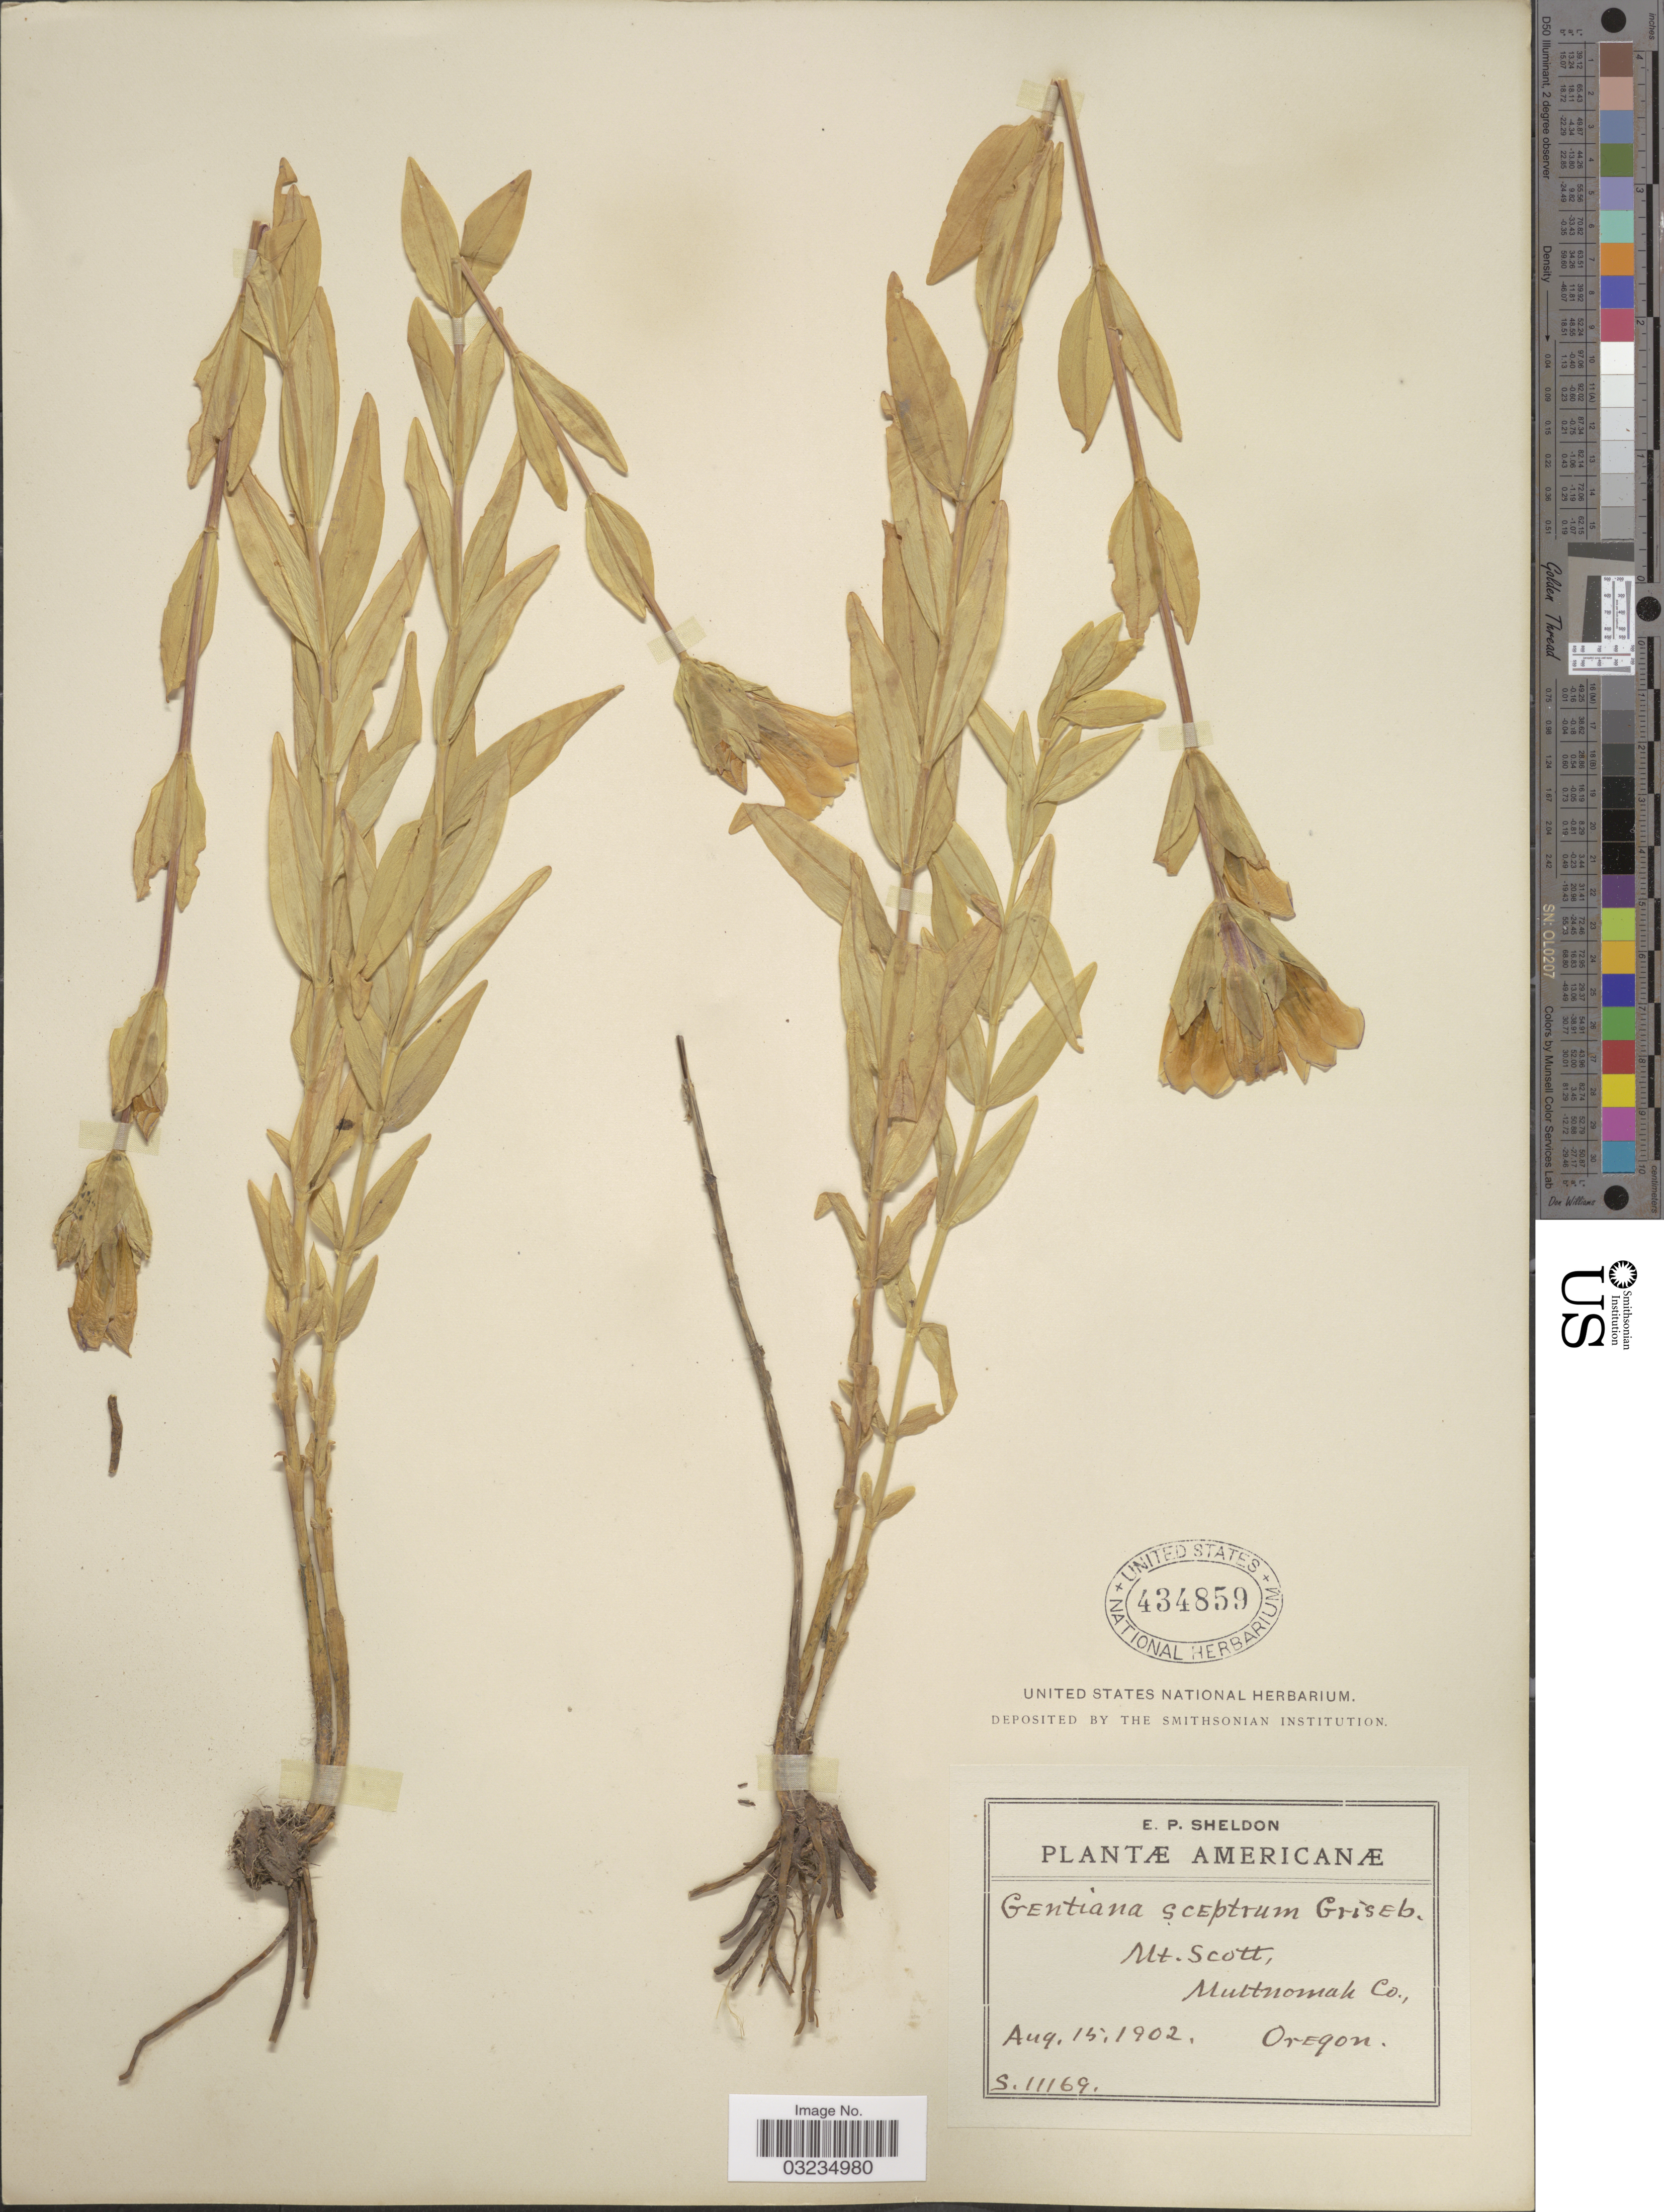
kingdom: Plantae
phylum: Tracheophyta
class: Magnoliopsida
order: Gentianales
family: Gentianaceae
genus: Gentiana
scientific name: Gentiana sceptrum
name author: Griseb.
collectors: E. P. Sheldon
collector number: S.11169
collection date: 1902-08-15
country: United States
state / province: Oregon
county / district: Multnomah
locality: Mt. Scott, Multnomah Co.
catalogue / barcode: US 434859